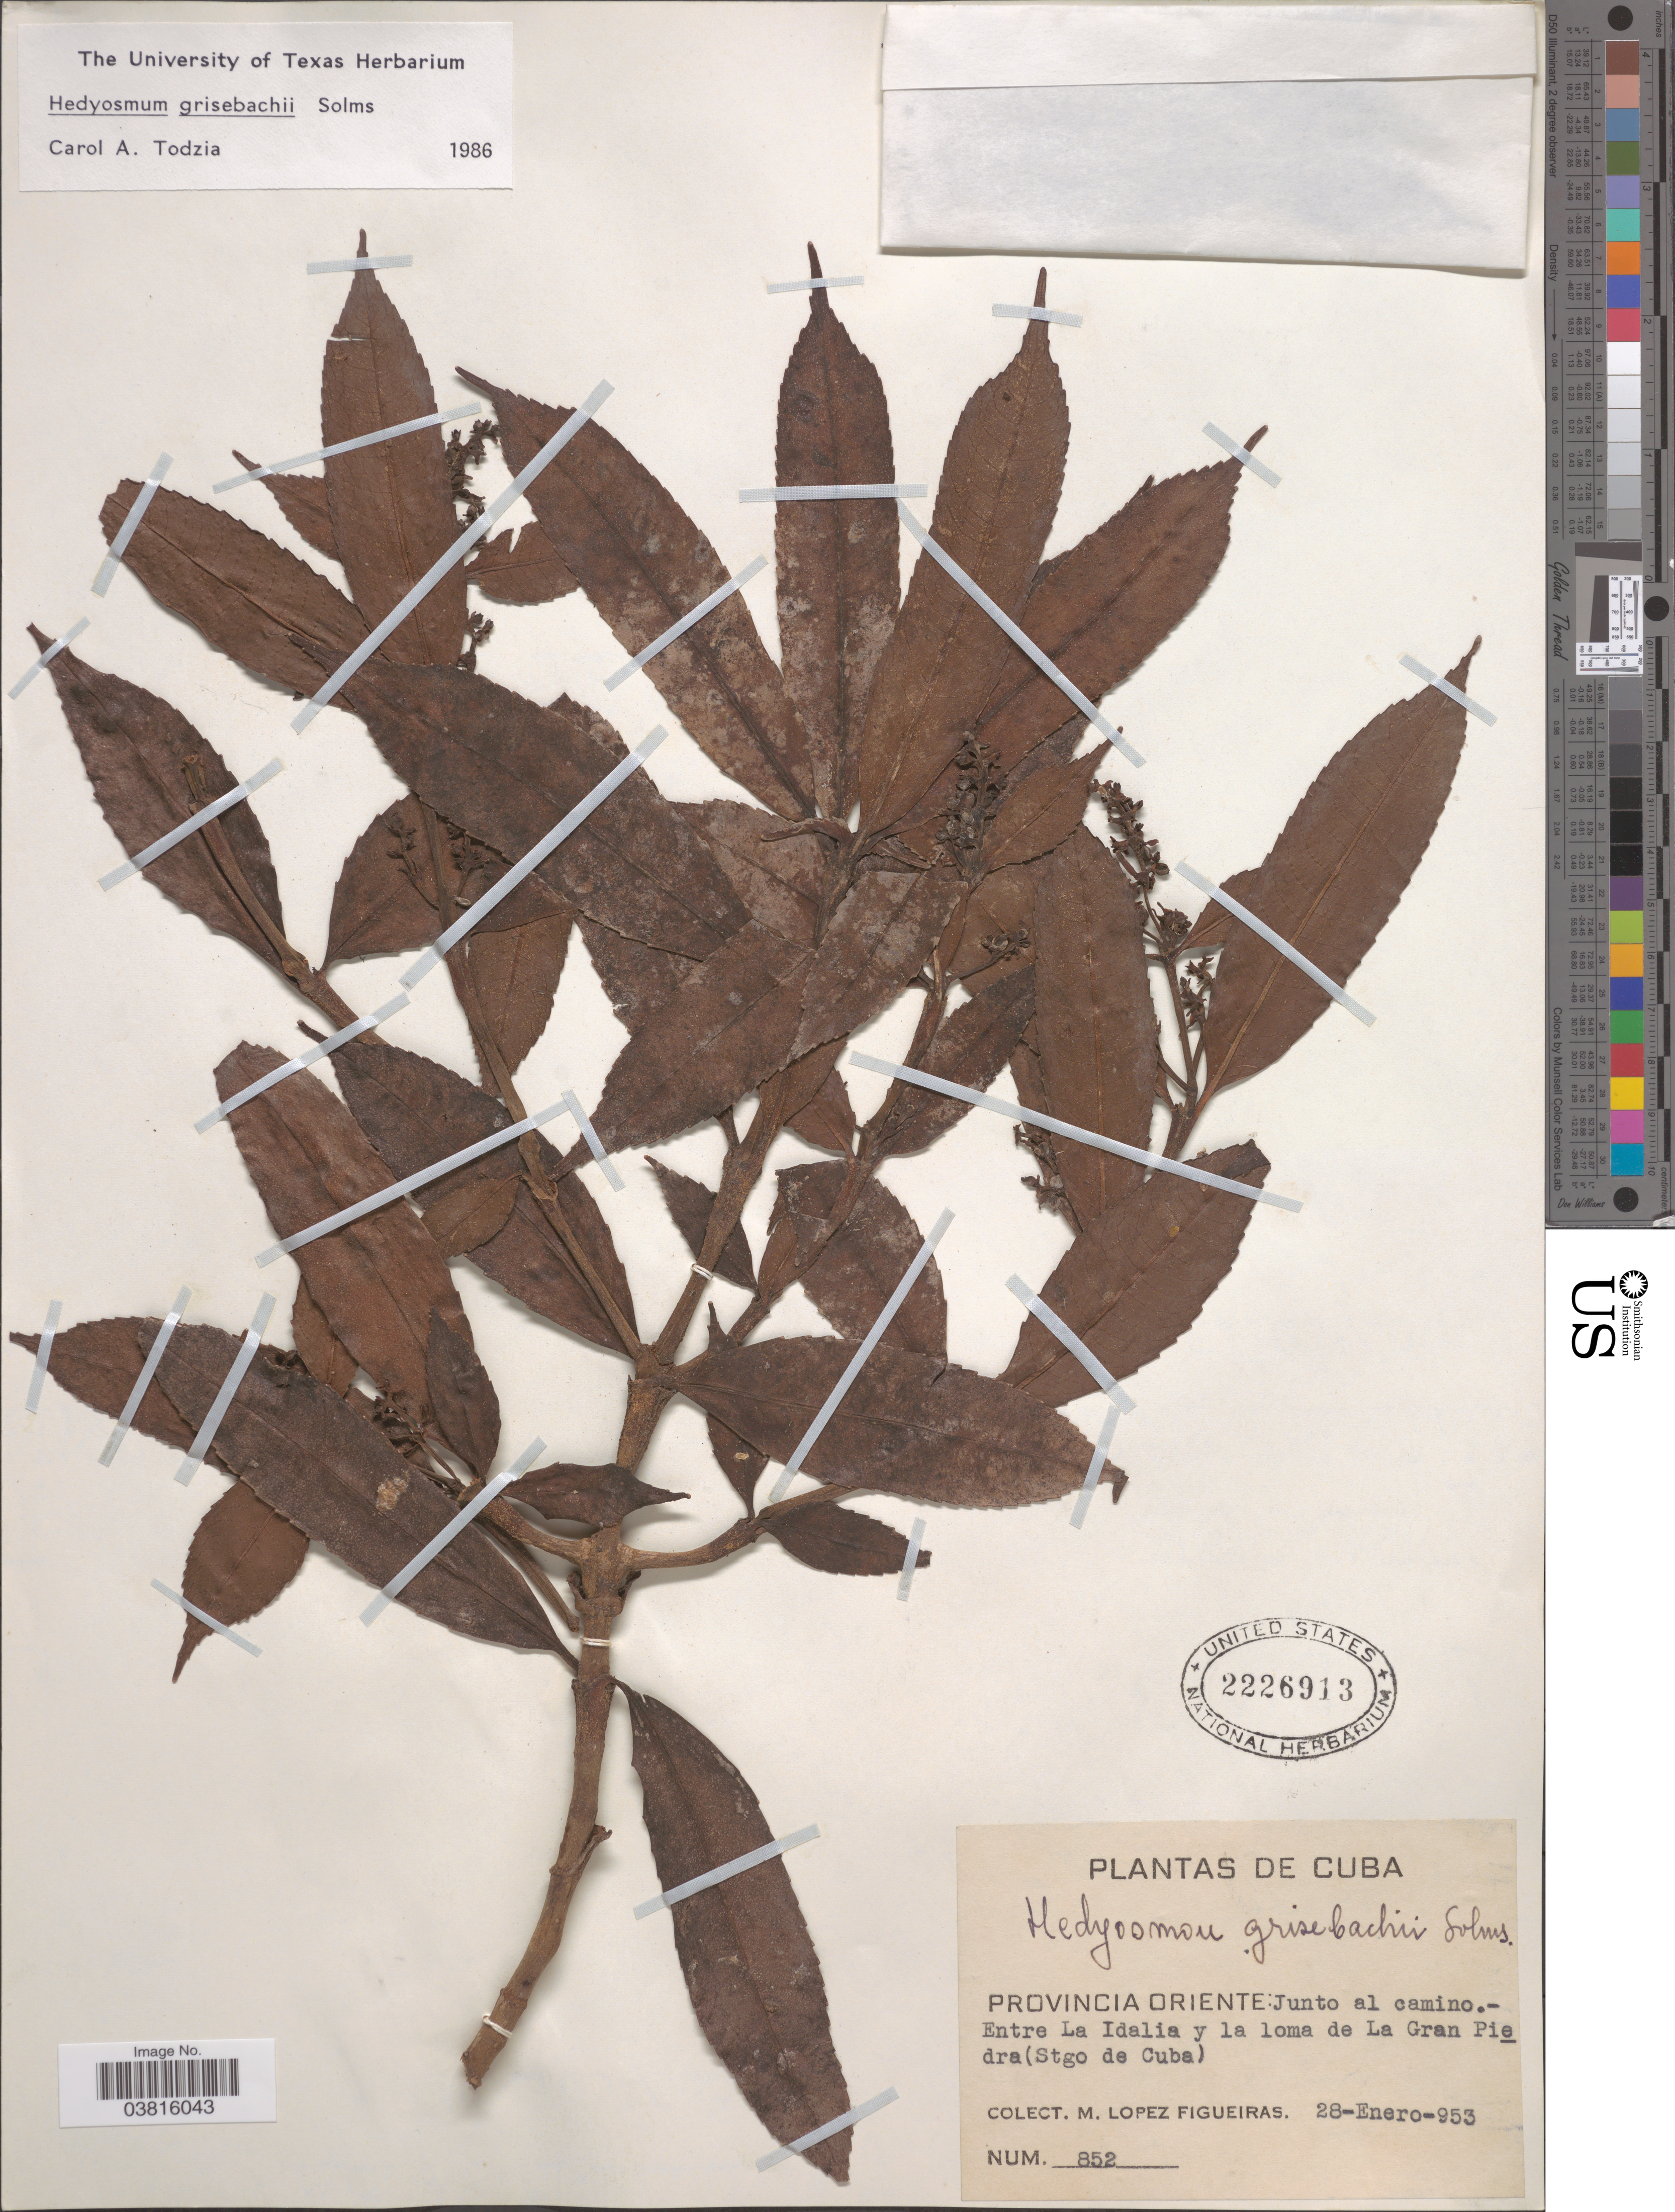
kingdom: Plantae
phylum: Tracheophyta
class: Magnoliopsida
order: Chloranthales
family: Chloranthaceae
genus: Hedyosmum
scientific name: Hedyosmum grisebachii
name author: Solms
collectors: M. López Figueiras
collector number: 852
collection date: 1953-01-28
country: Cuba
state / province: Oriente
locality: Junto al camino.- Entre La Idalia y la loma de la Gran Piedra (Stgo de Cuba).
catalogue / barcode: US 2226913